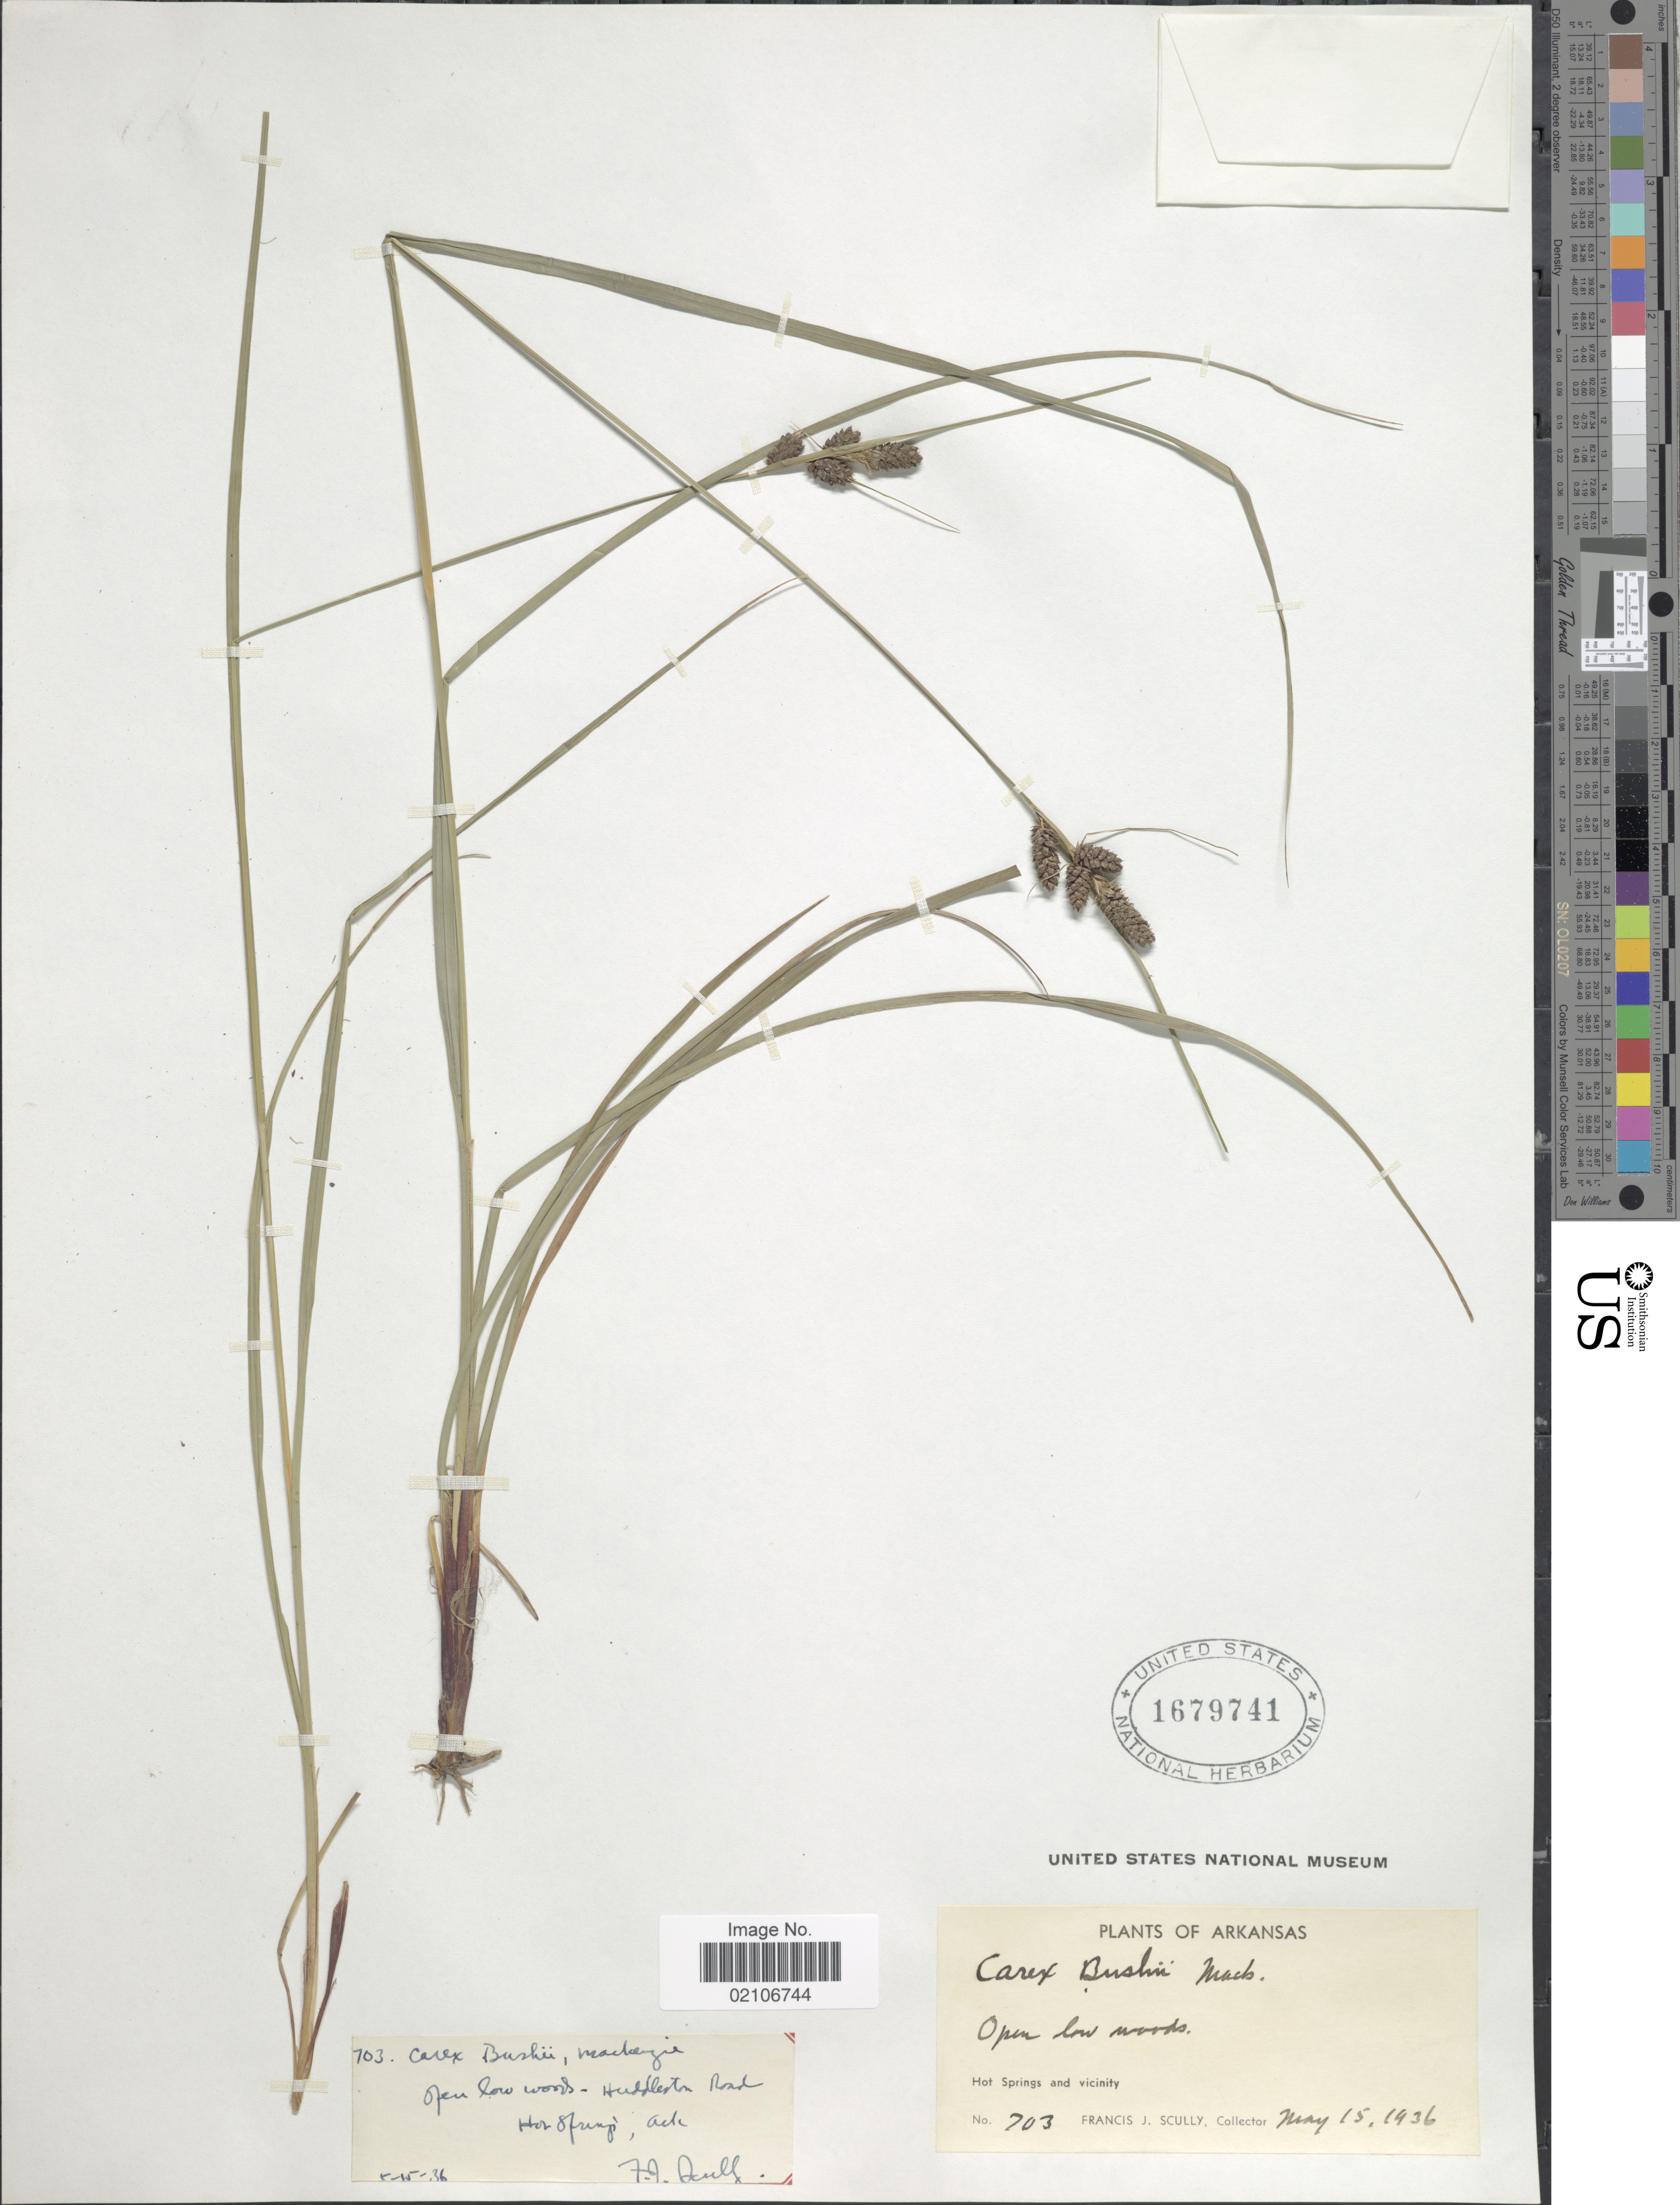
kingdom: Plantae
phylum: Tracheophyta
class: Liliopsida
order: Poales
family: Cyperaceae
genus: Carex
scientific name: Carex bushii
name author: Mack.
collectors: F. J. Scully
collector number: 703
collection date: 1936-05-15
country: United States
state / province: Arkansas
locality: Open low woods, Hot Springs and vicinity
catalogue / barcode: US 1679741